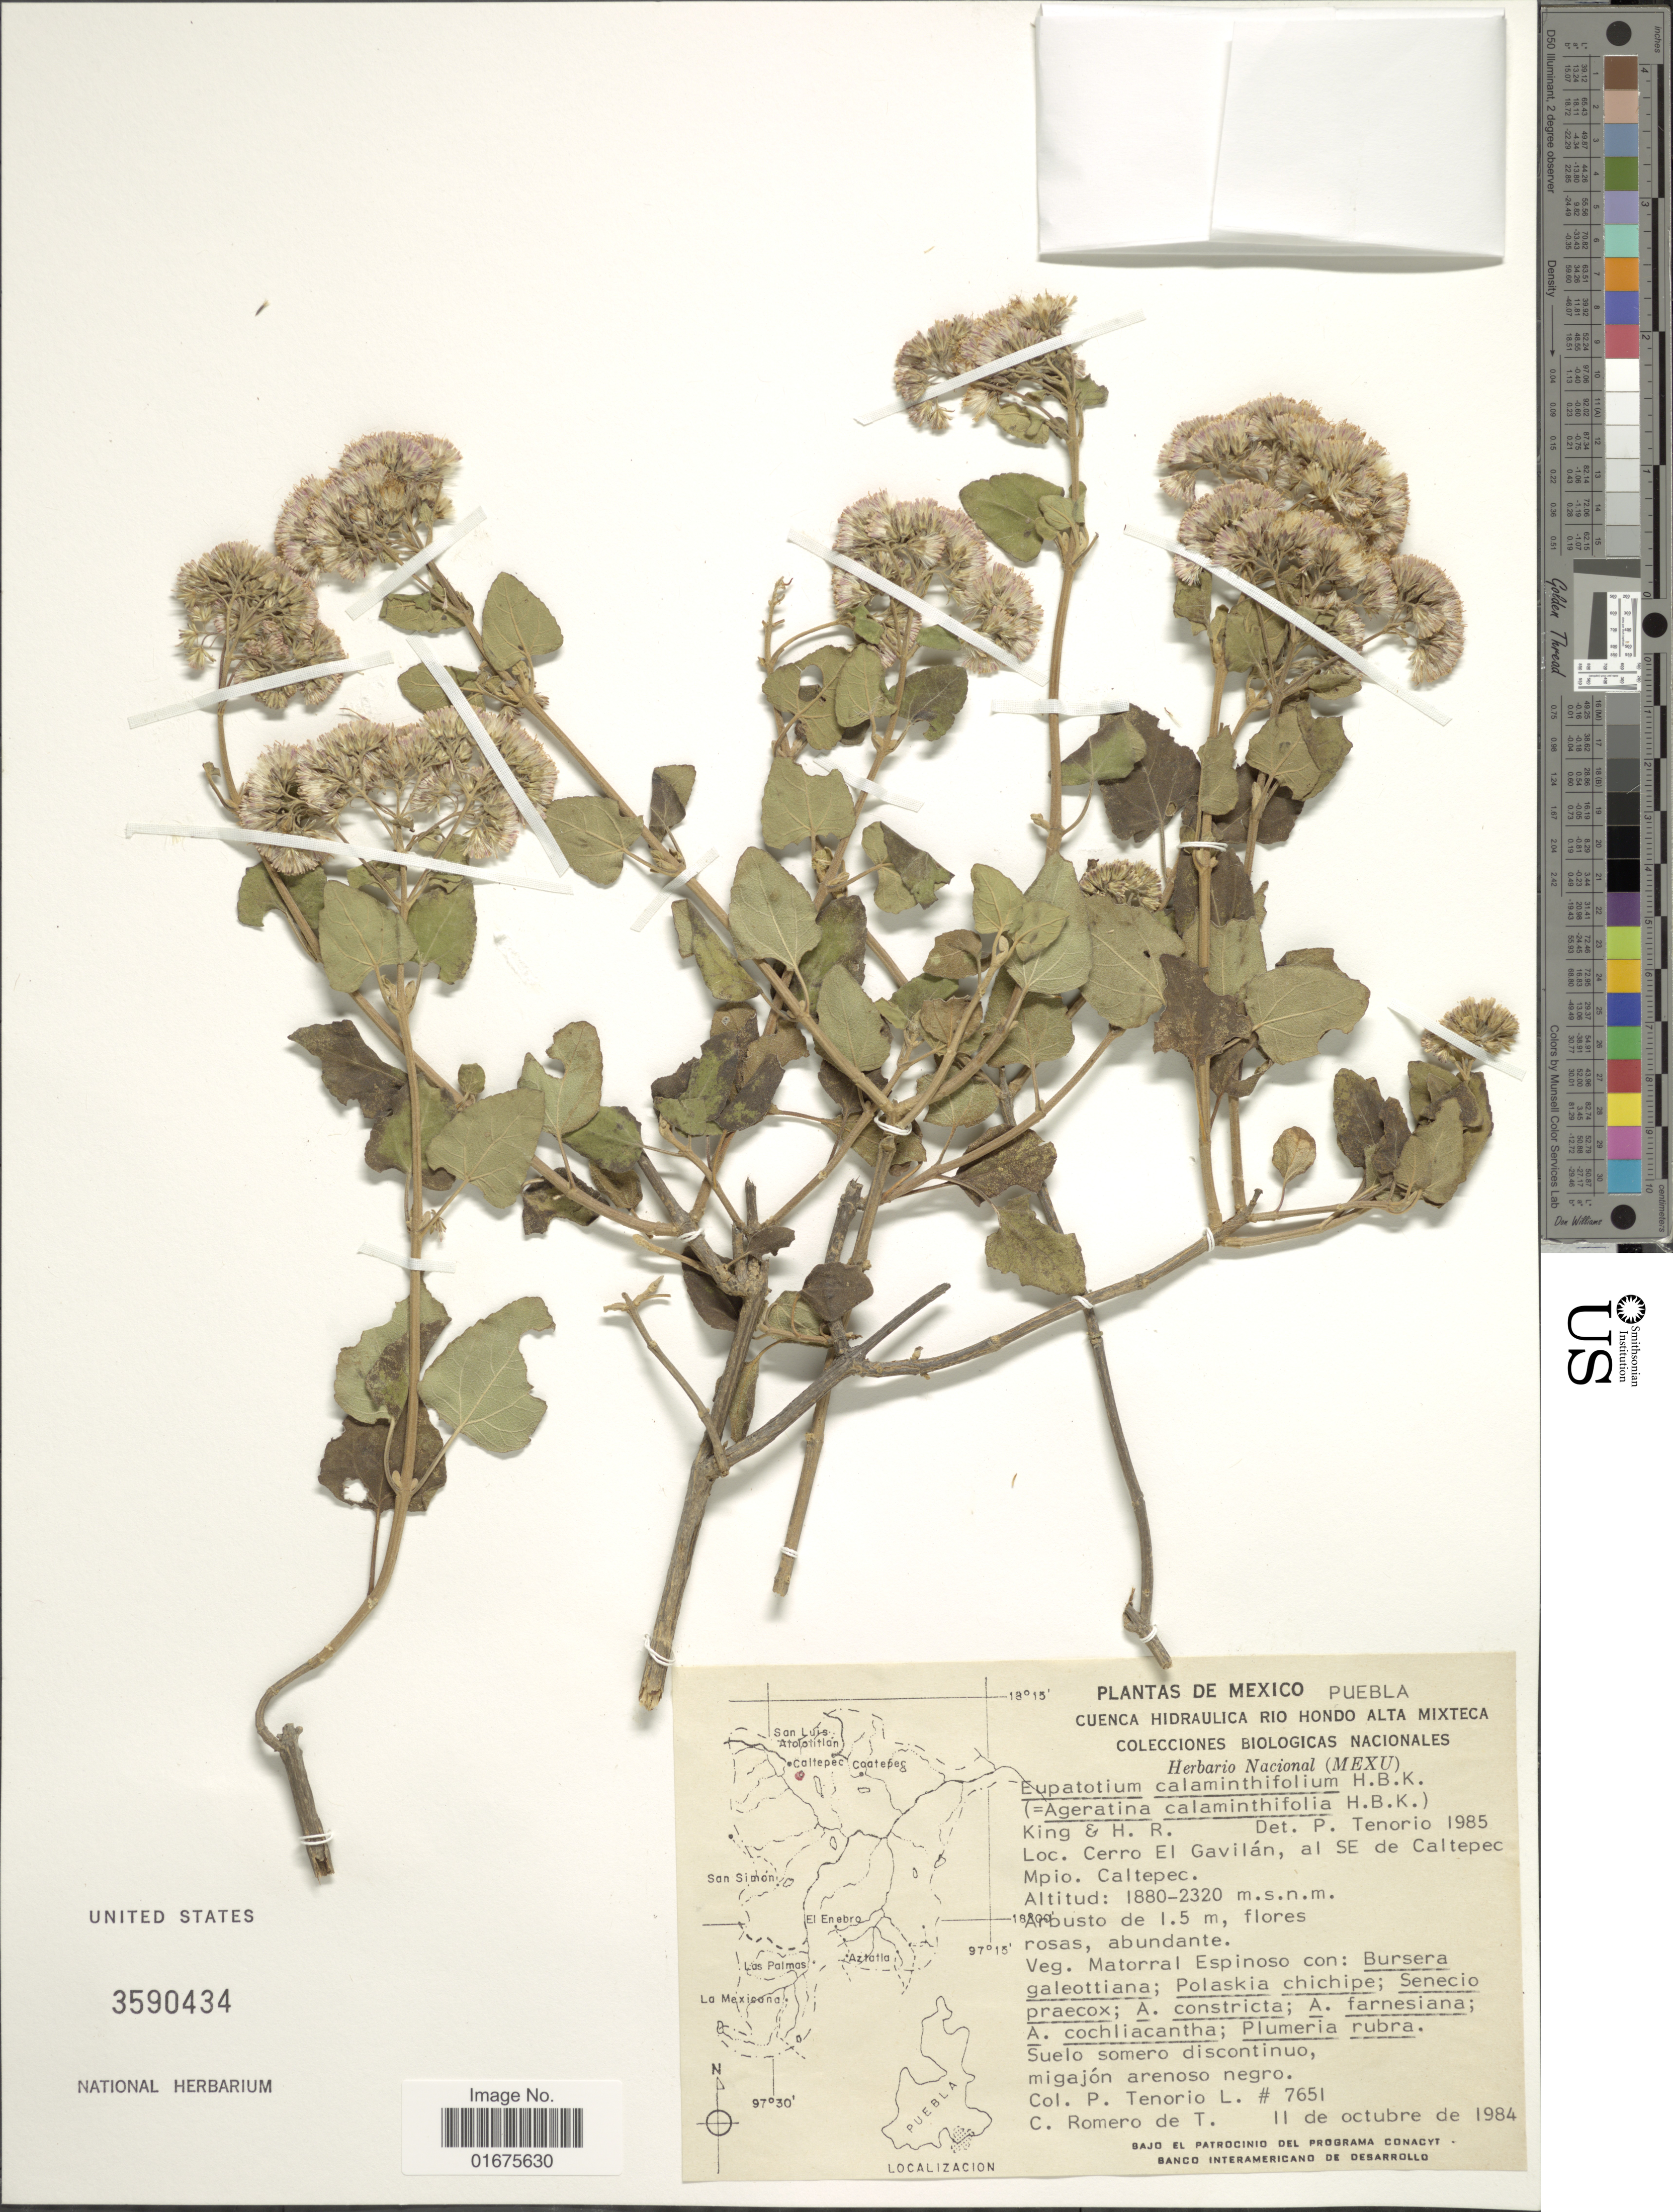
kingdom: Plantae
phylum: Tracheophyta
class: Magnoliopsida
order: Asterales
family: Asteraceae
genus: Ageratina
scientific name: Ageratina calaminthaefolia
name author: (Kunth) R.M. King & H. Rob.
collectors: P. Tenorio L. & C. Romero de T.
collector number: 7651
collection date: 1984-10-11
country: Mexico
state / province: Puebla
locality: Cerro el Gavilan, al SE de Caltepec, Mpio Caltepec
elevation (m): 1880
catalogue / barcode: US 3590434